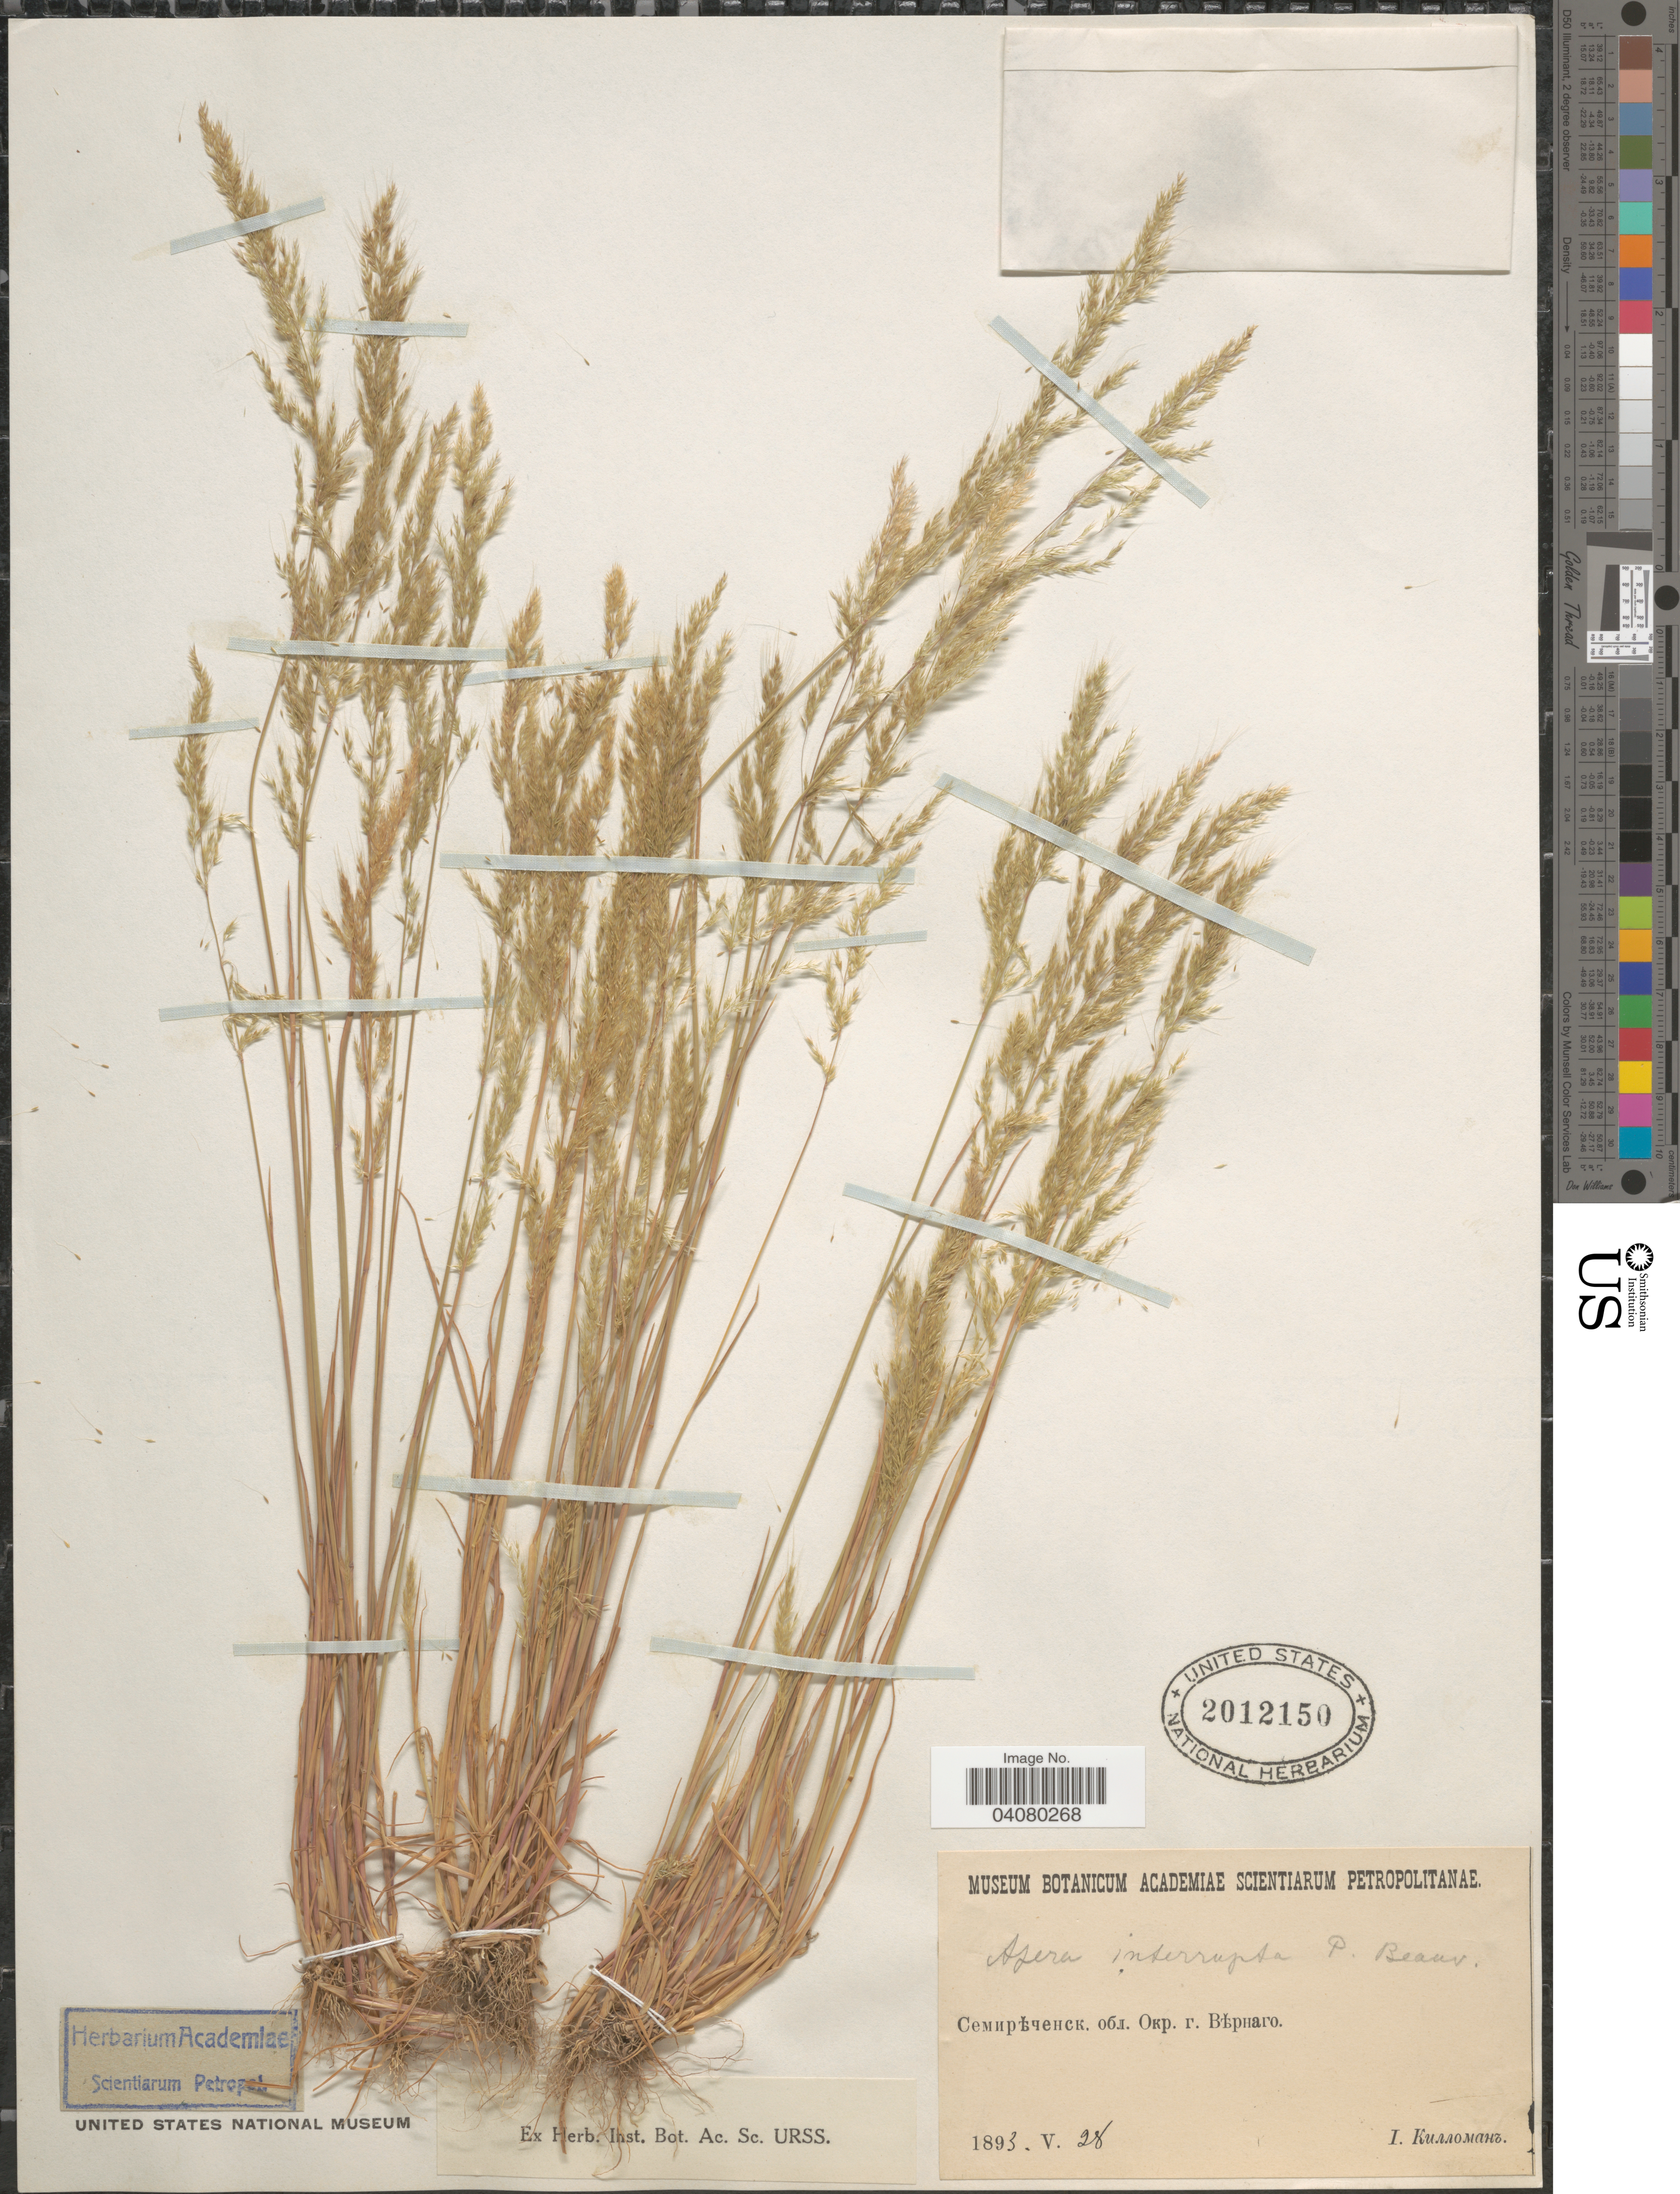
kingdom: Plantae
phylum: Tracheophyta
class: Liliopsida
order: Poales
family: Poaceae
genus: Apera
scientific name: Apera interrupta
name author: (L.) P. Beauv.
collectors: I. Killoman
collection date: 1893-05-28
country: Kazakhstan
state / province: Almaty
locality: Vicinity of Almaty city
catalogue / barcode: US 2012150